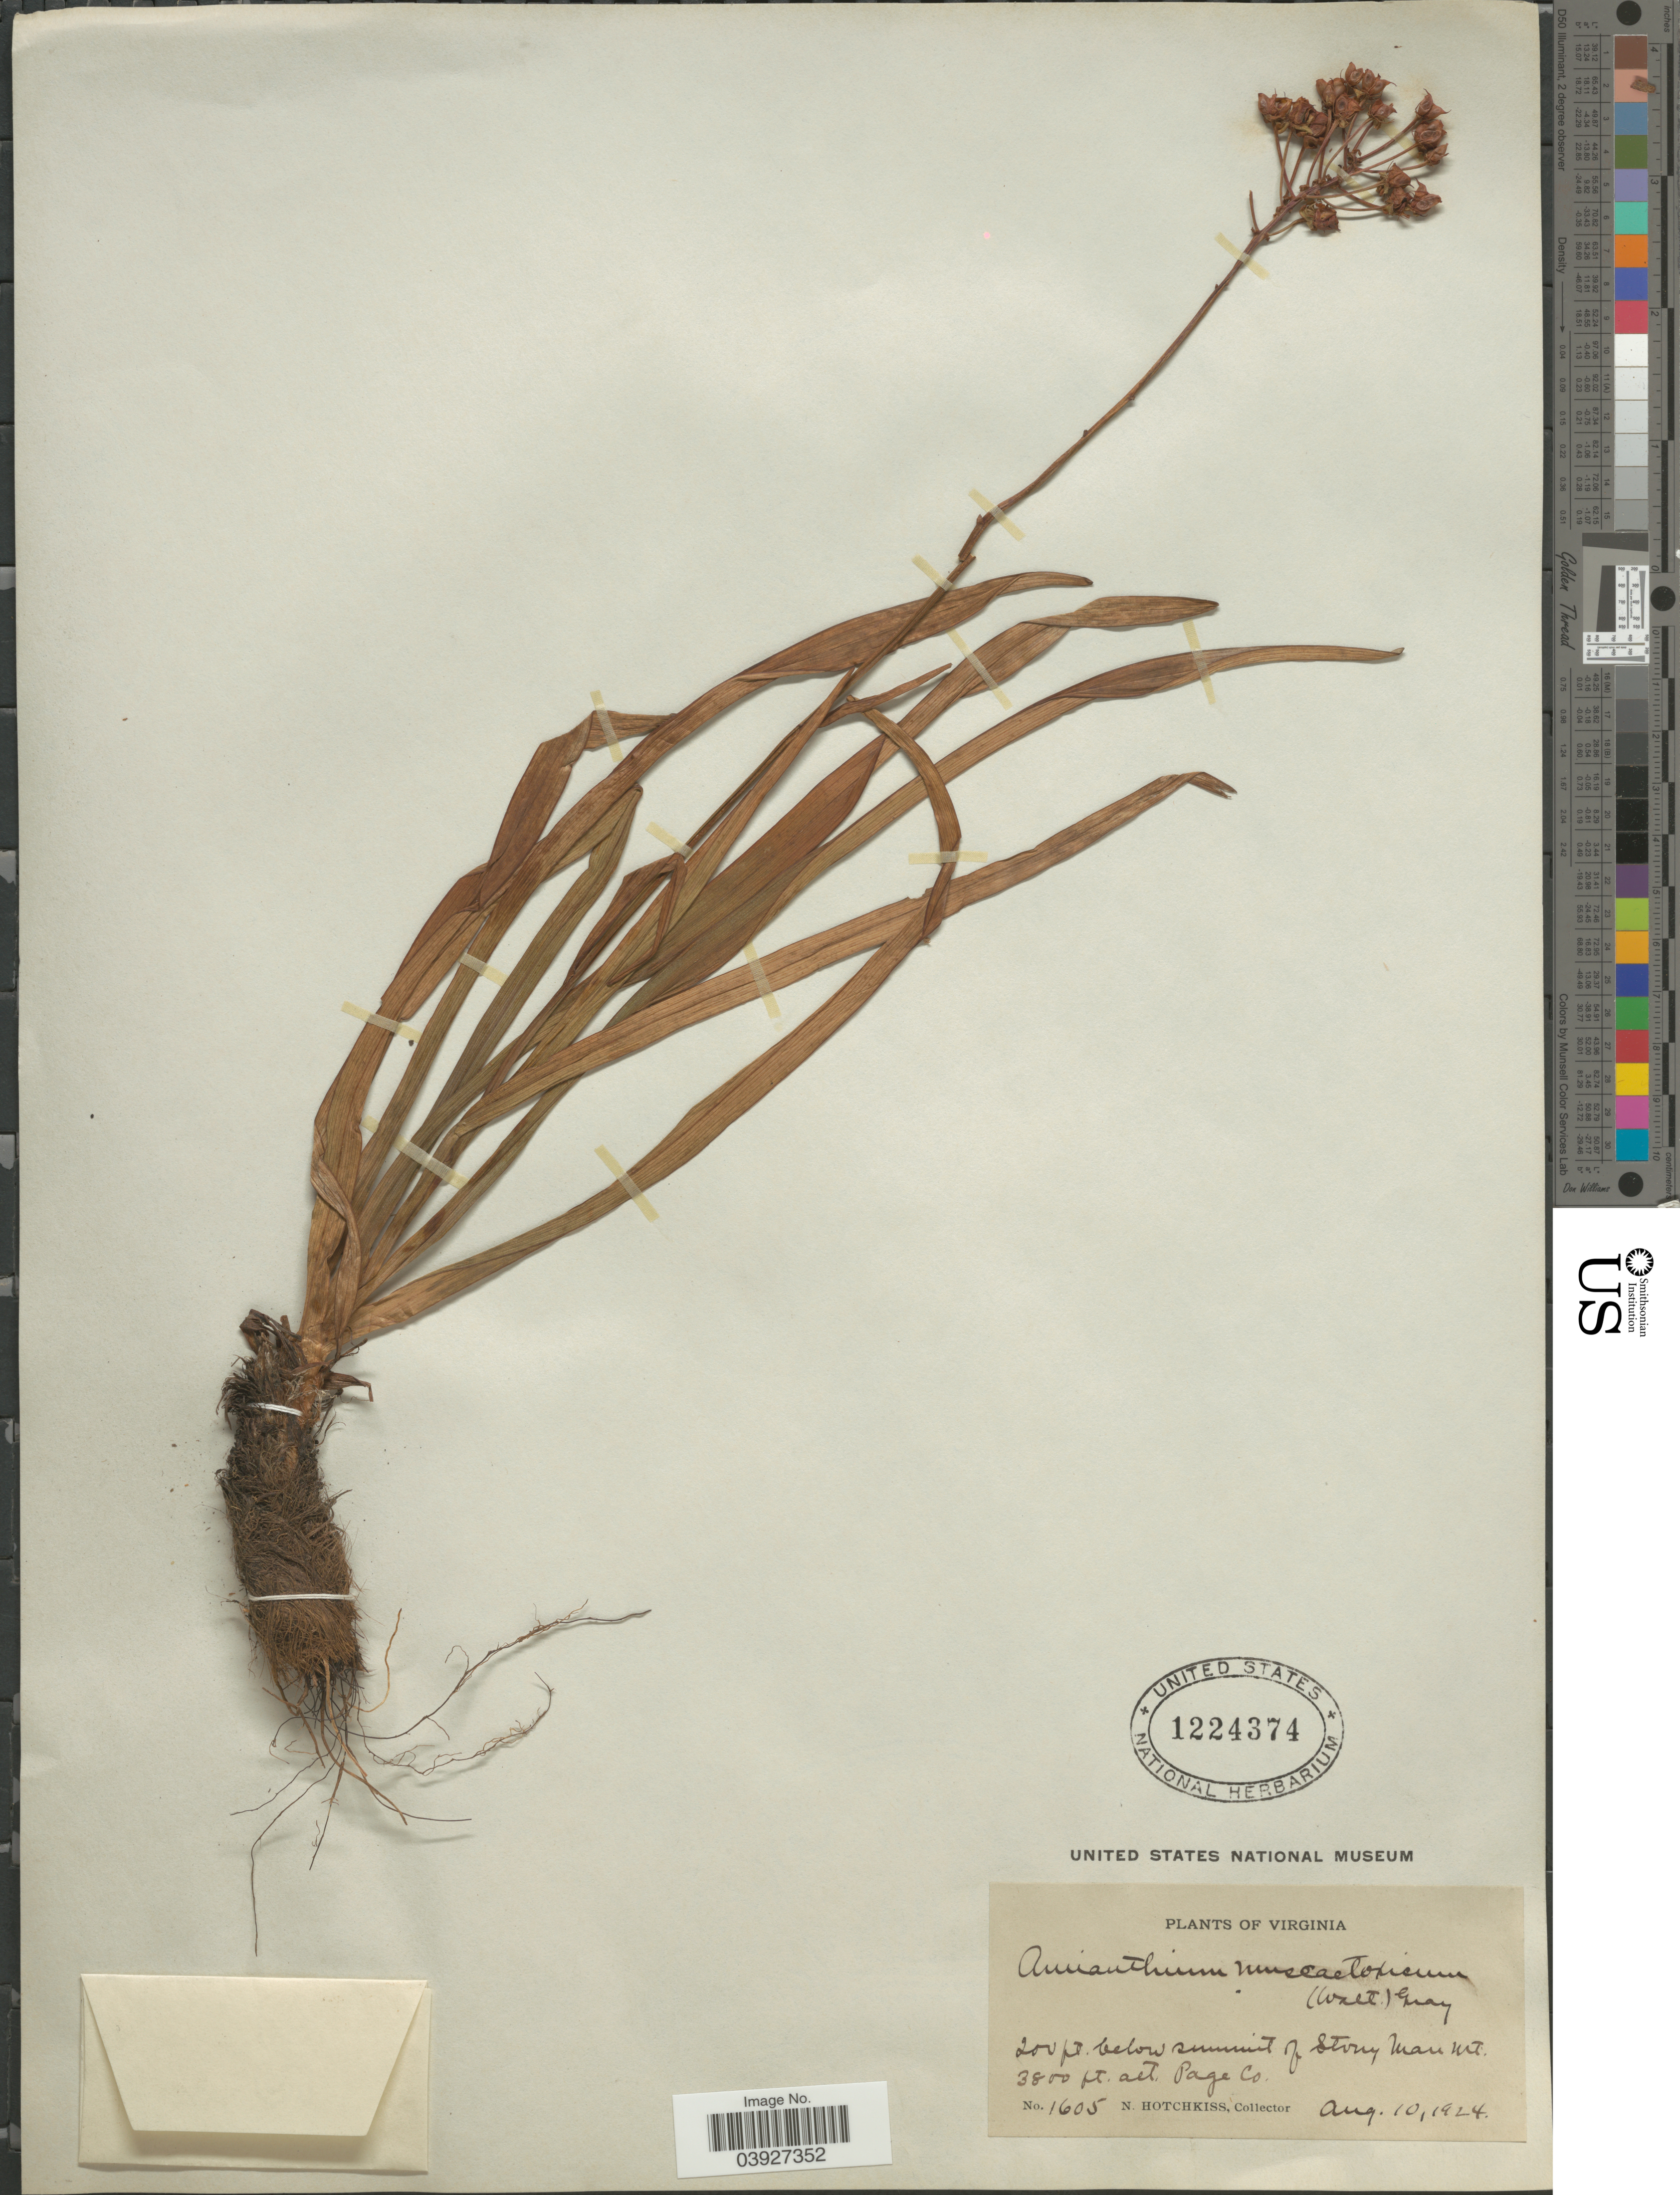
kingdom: Plantae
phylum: Tracheophyta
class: Liliopsida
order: Liliales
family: Melanthiaceae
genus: Amianthium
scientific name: Amianthium muscitoxicum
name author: (Walter) A. Gray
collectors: N. Hotchkiss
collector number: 1605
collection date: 1924-08-10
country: United States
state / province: Virginia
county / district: Page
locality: Below summit of Stony Man Mt. Page Co.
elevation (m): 1158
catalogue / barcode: US 1224374